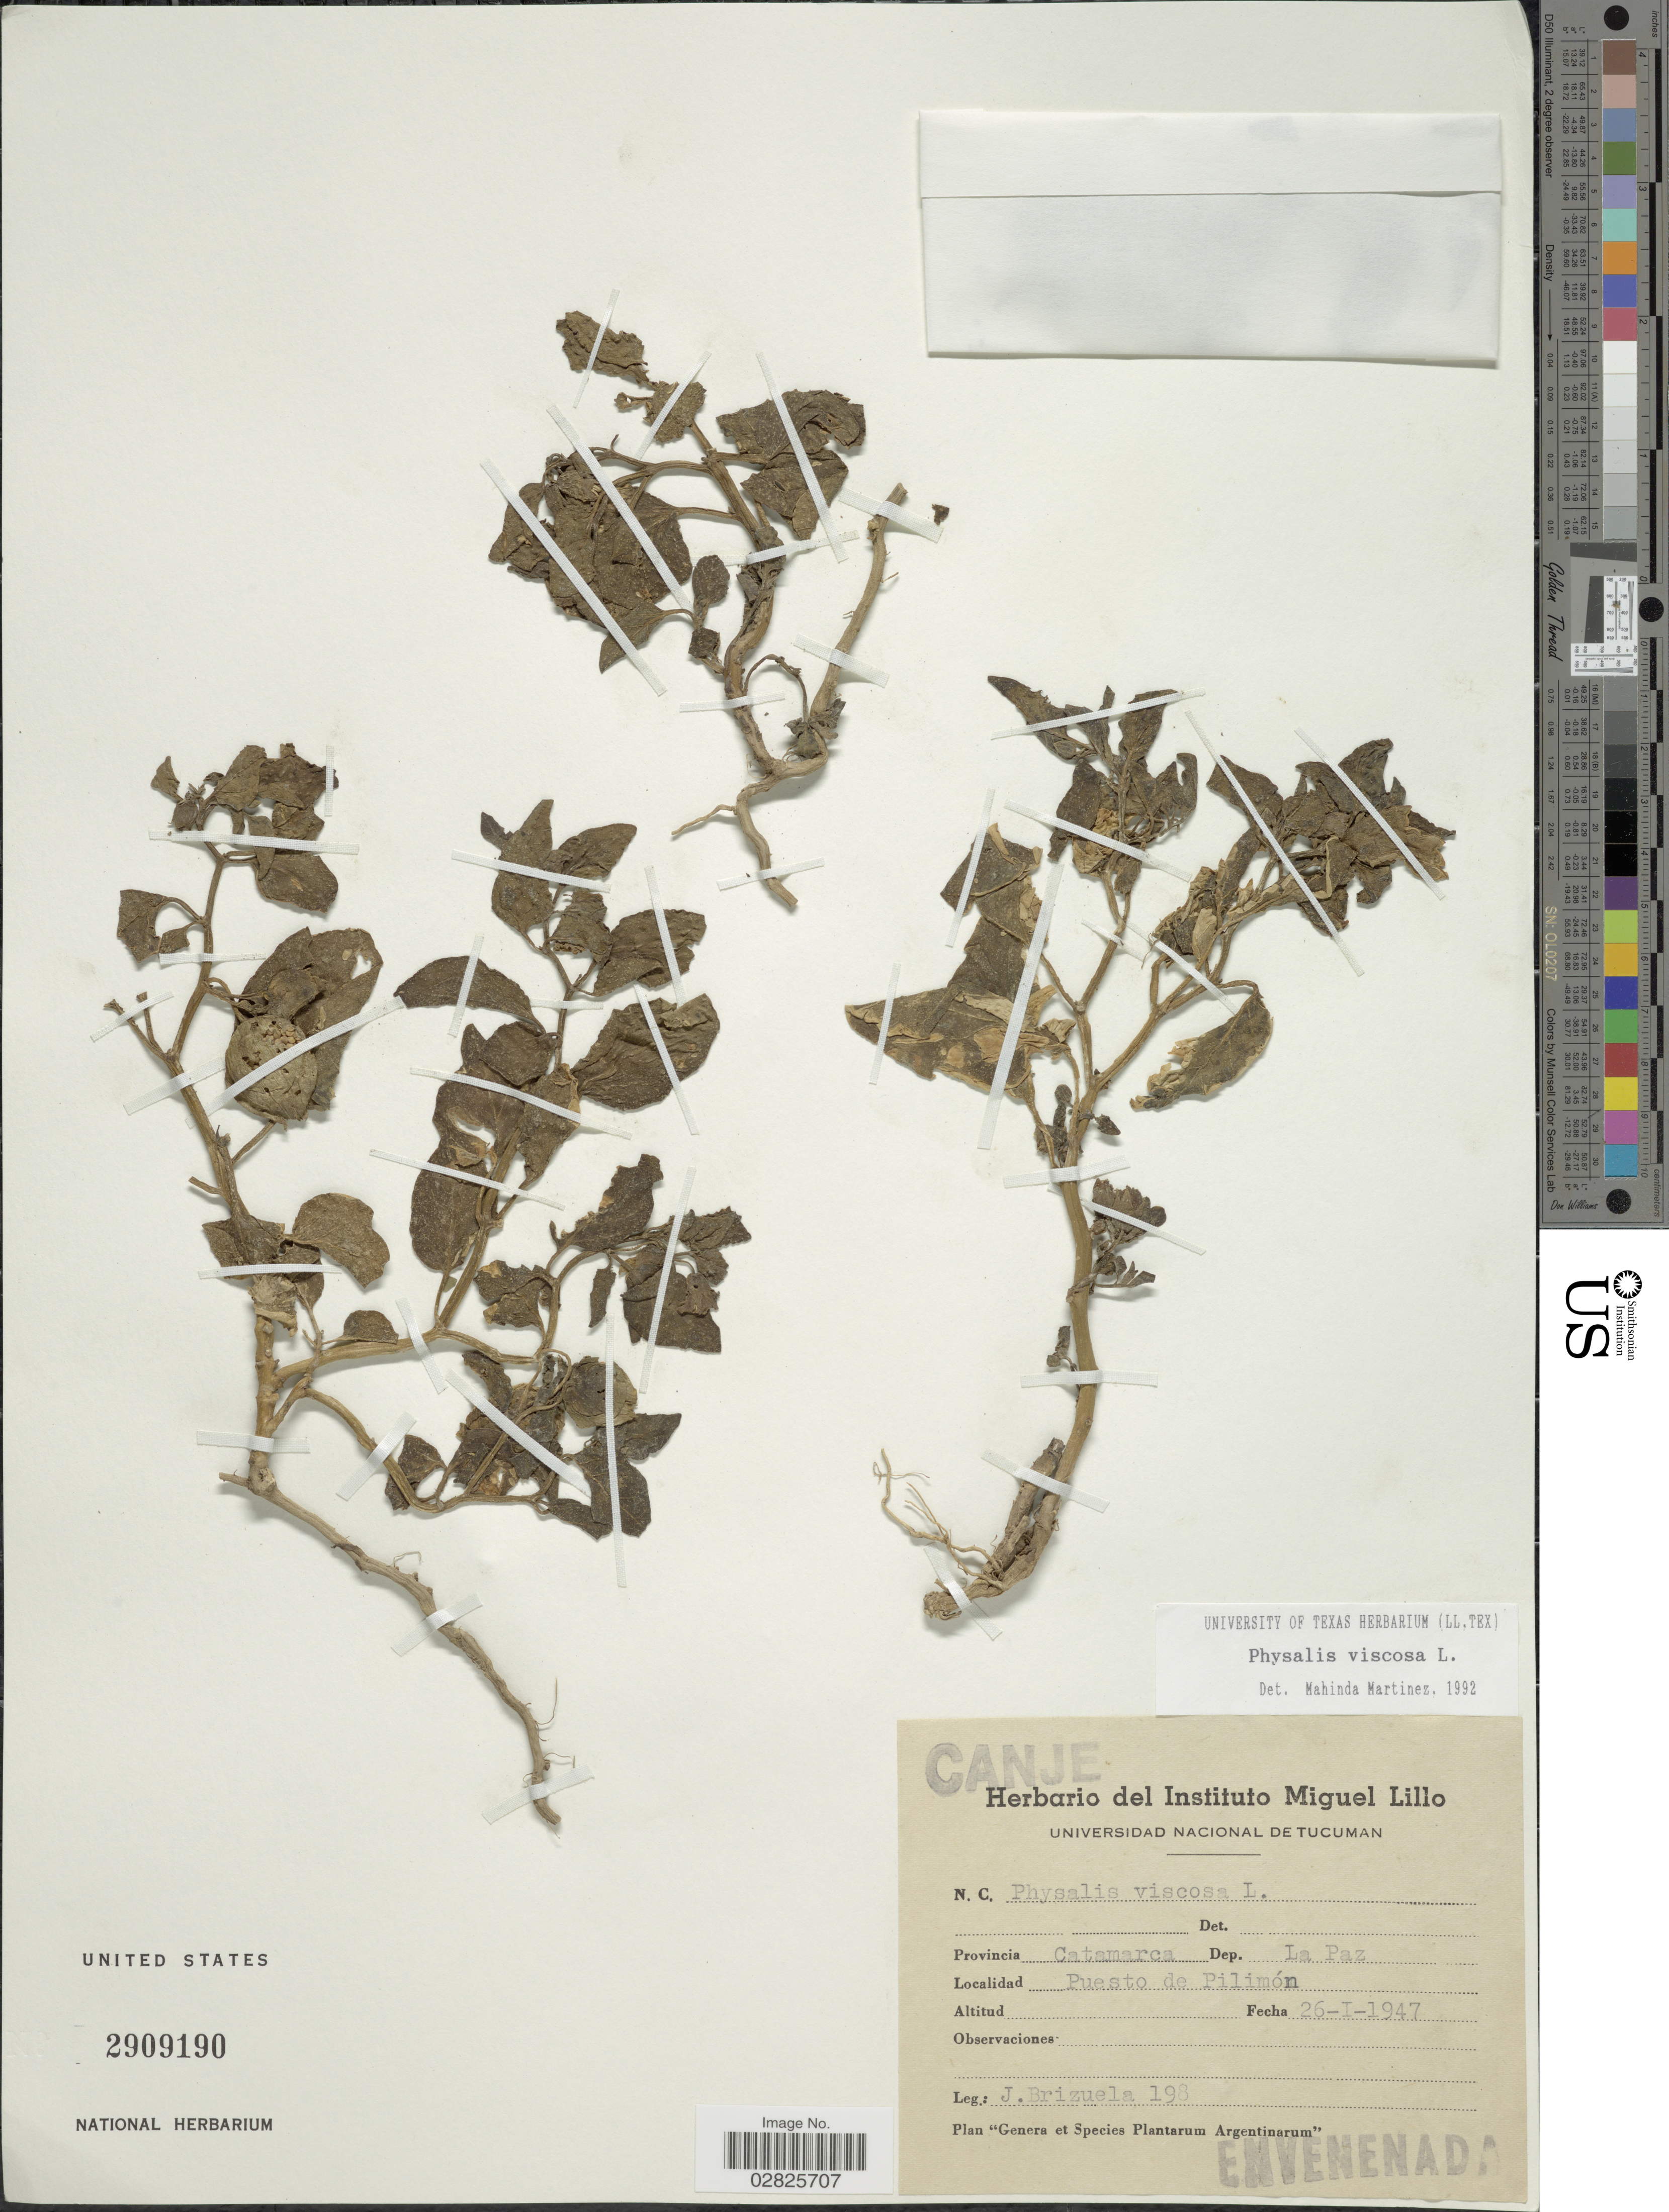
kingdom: Plantae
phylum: Tracheophyta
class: Magnoliopsida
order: Solanales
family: Solanaceae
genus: Physalis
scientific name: Physalis viscosa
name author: L.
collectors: J. Brizuela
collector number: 198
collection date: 1947-01-26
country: Argentina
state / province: Catamarca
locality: Dep. La Paz. Puesto de Pilimón.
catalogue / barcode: US 2909190